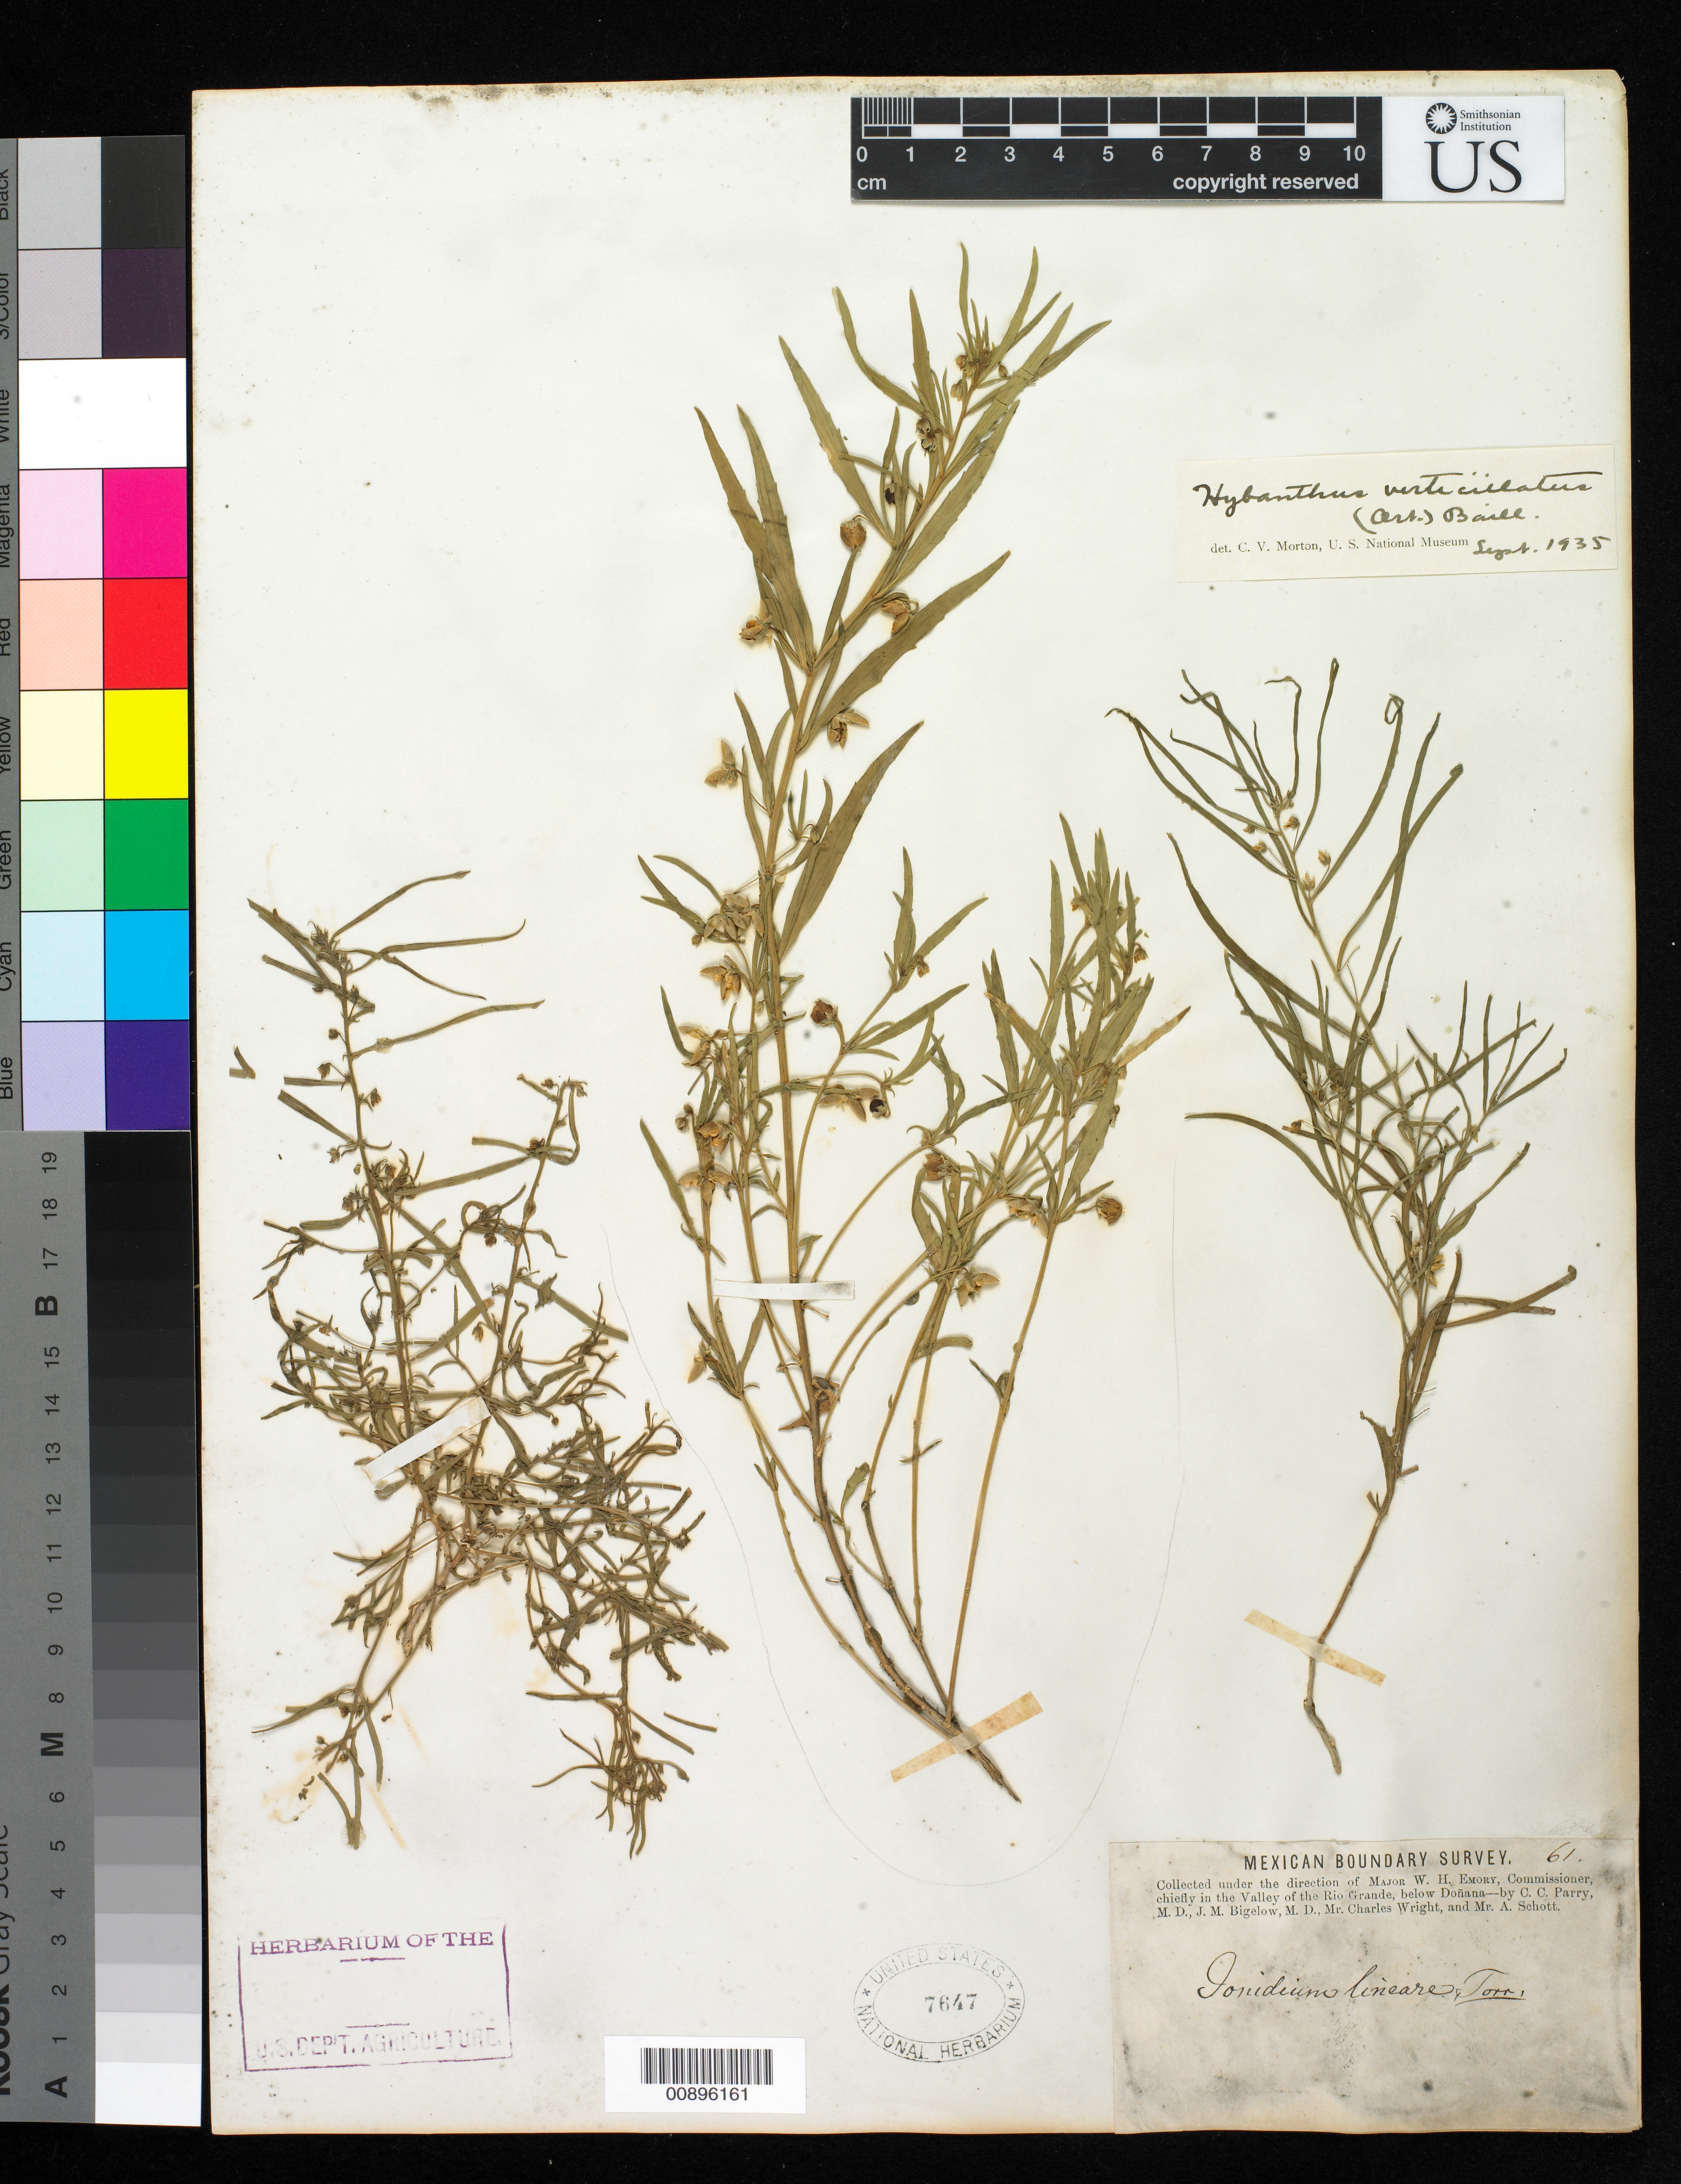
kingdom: Plantae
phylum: Tracheophyta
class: Magnoliopsida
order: Malpighiales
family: Violaceae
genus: Pombalia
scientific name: Pombalia verticillata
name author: (Ortega) Paula-Souza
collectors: C. C. Parry, J. M. Bigelow, C. Wright & A. C. V. Schott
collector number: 61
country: United States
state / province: New Mexico / Texas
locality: Valley of the Rio Grande, below Doñana.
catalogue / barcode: US 7647